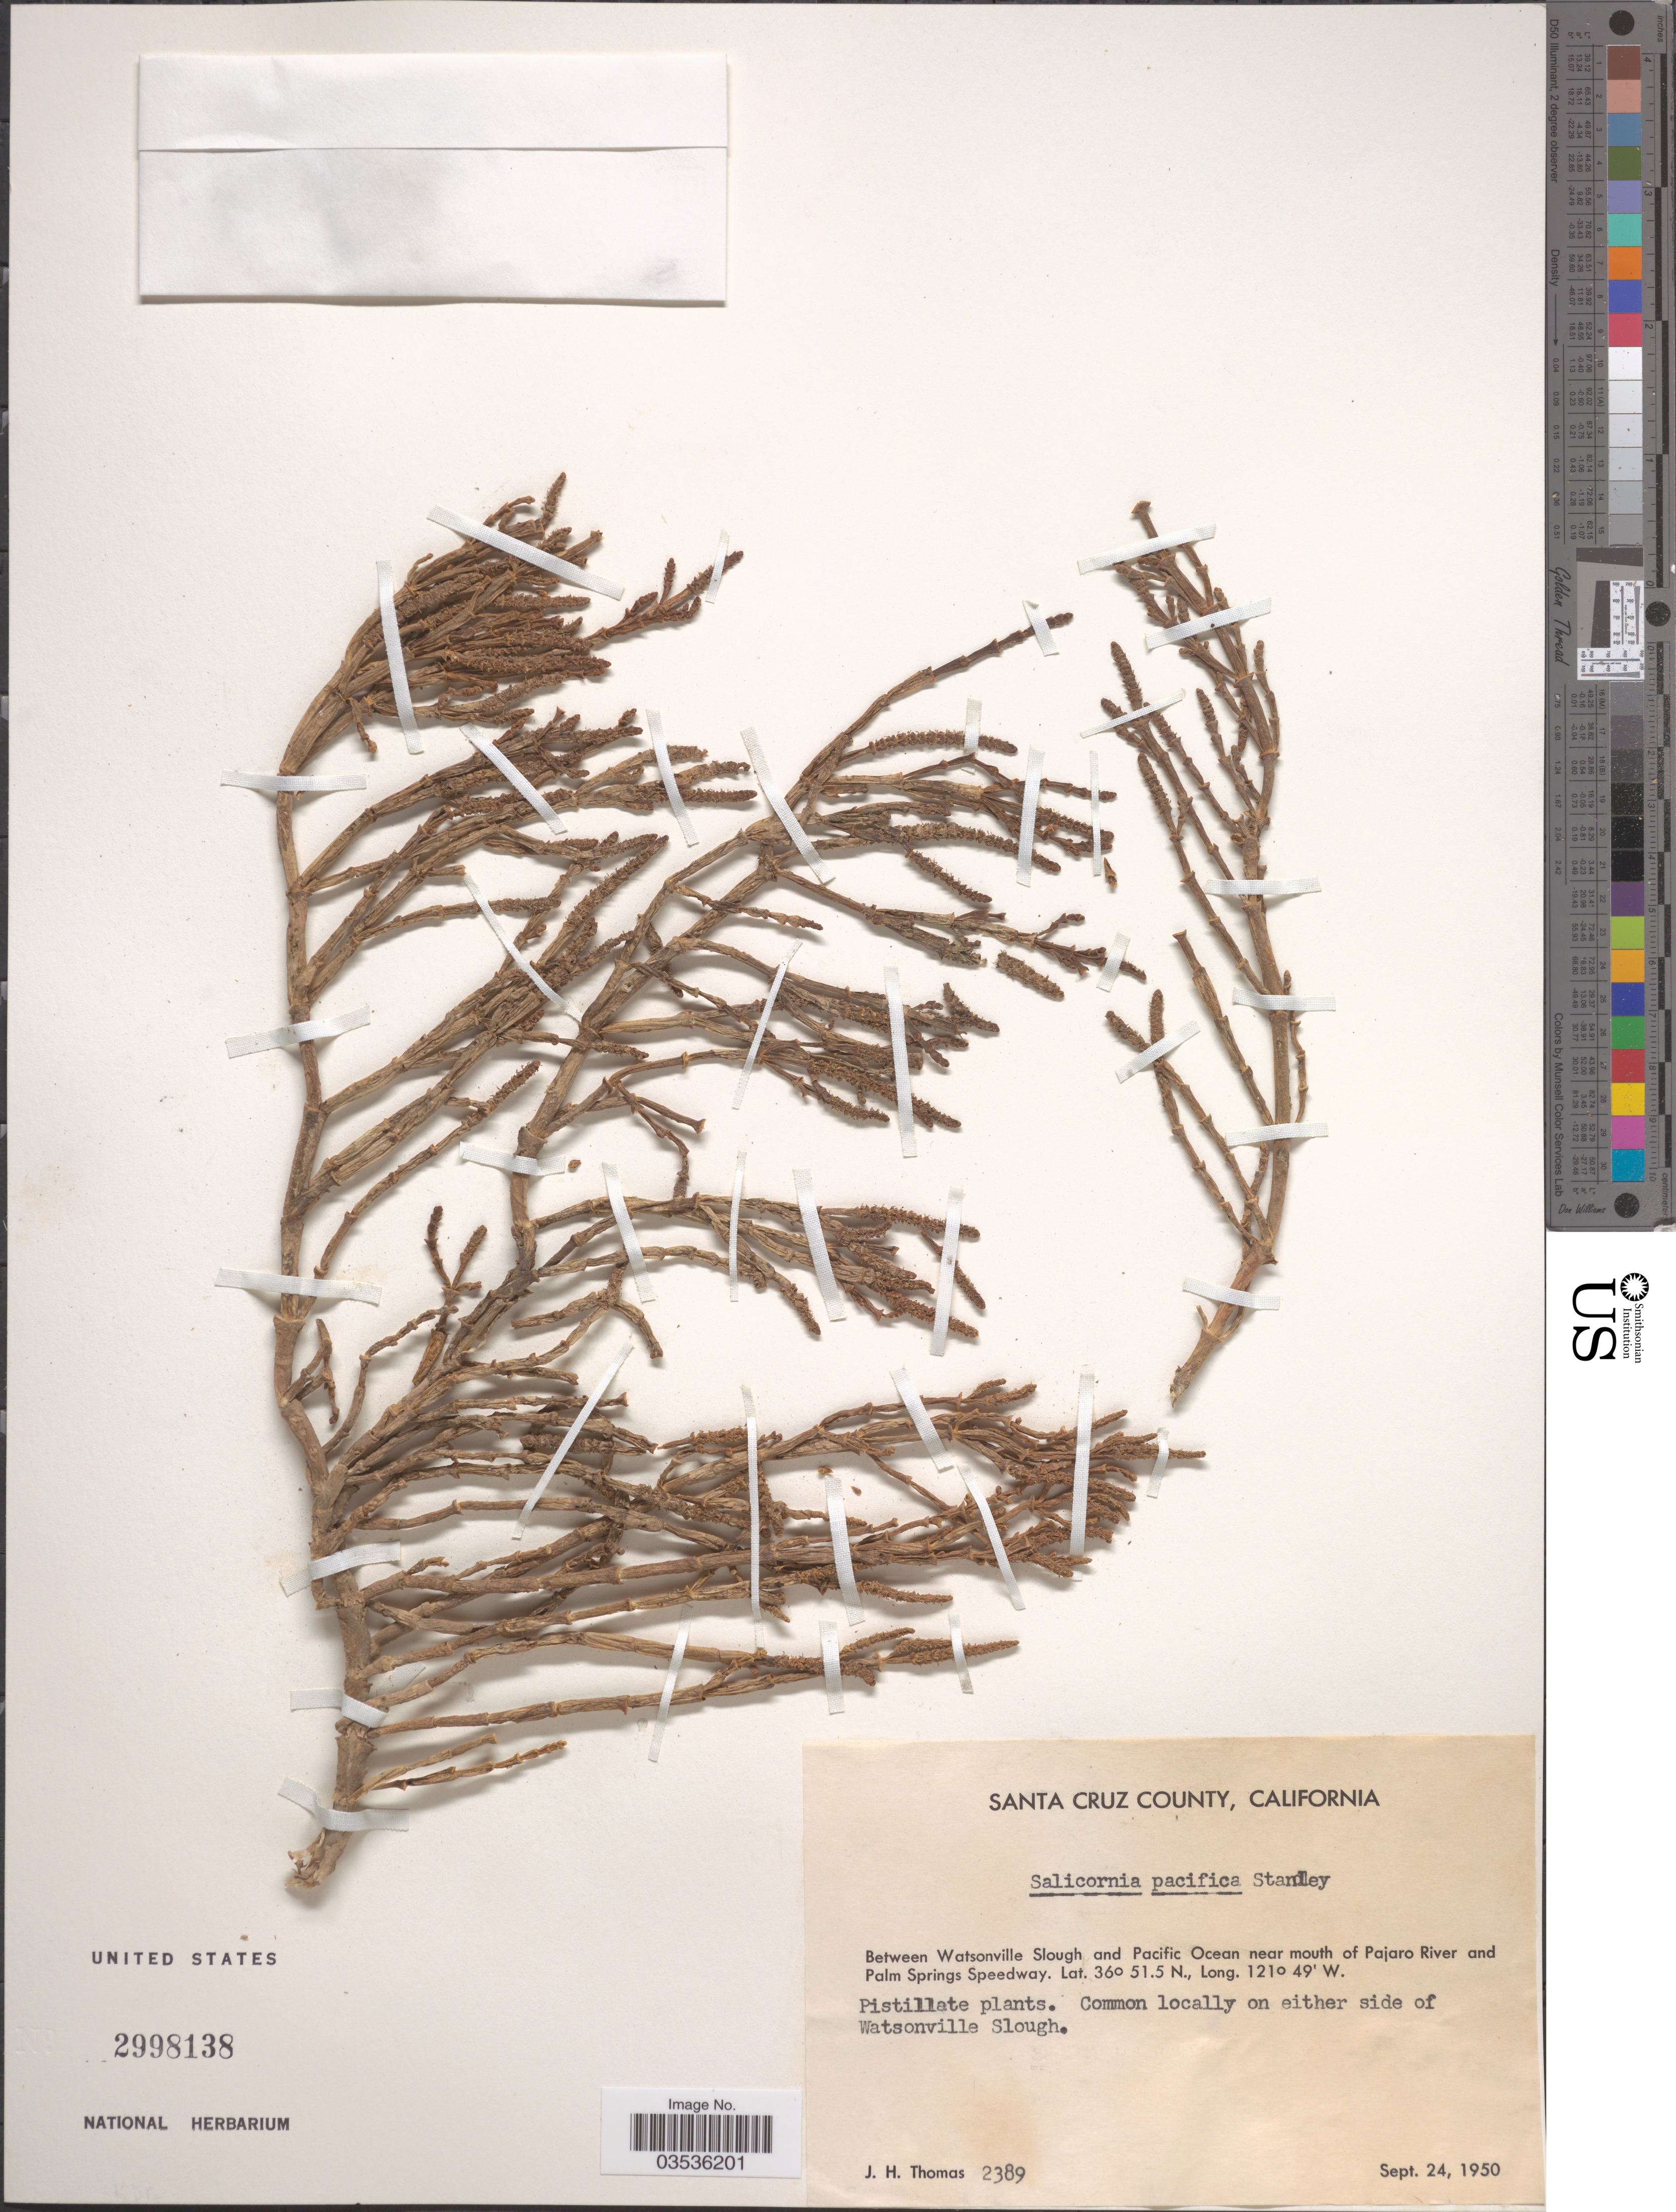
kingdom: Plantae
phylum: Tracheophyta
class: Magnoliopsida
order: Caryophyllales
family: Amaranthaceae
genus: Salicornia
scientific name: Salicornia pacifica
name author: Standl.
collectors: J. H. Thomas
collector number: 2389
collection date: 1950-09-24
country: United States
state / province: California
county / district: Santa Cruz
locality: Santa Cruz County. Between Watsonville Slough and Pacific Ocean near mouth of Pajaro River and Palm Springs Speedway. Common locally on either side of Watsonville Slough.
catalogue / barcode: US 2998138